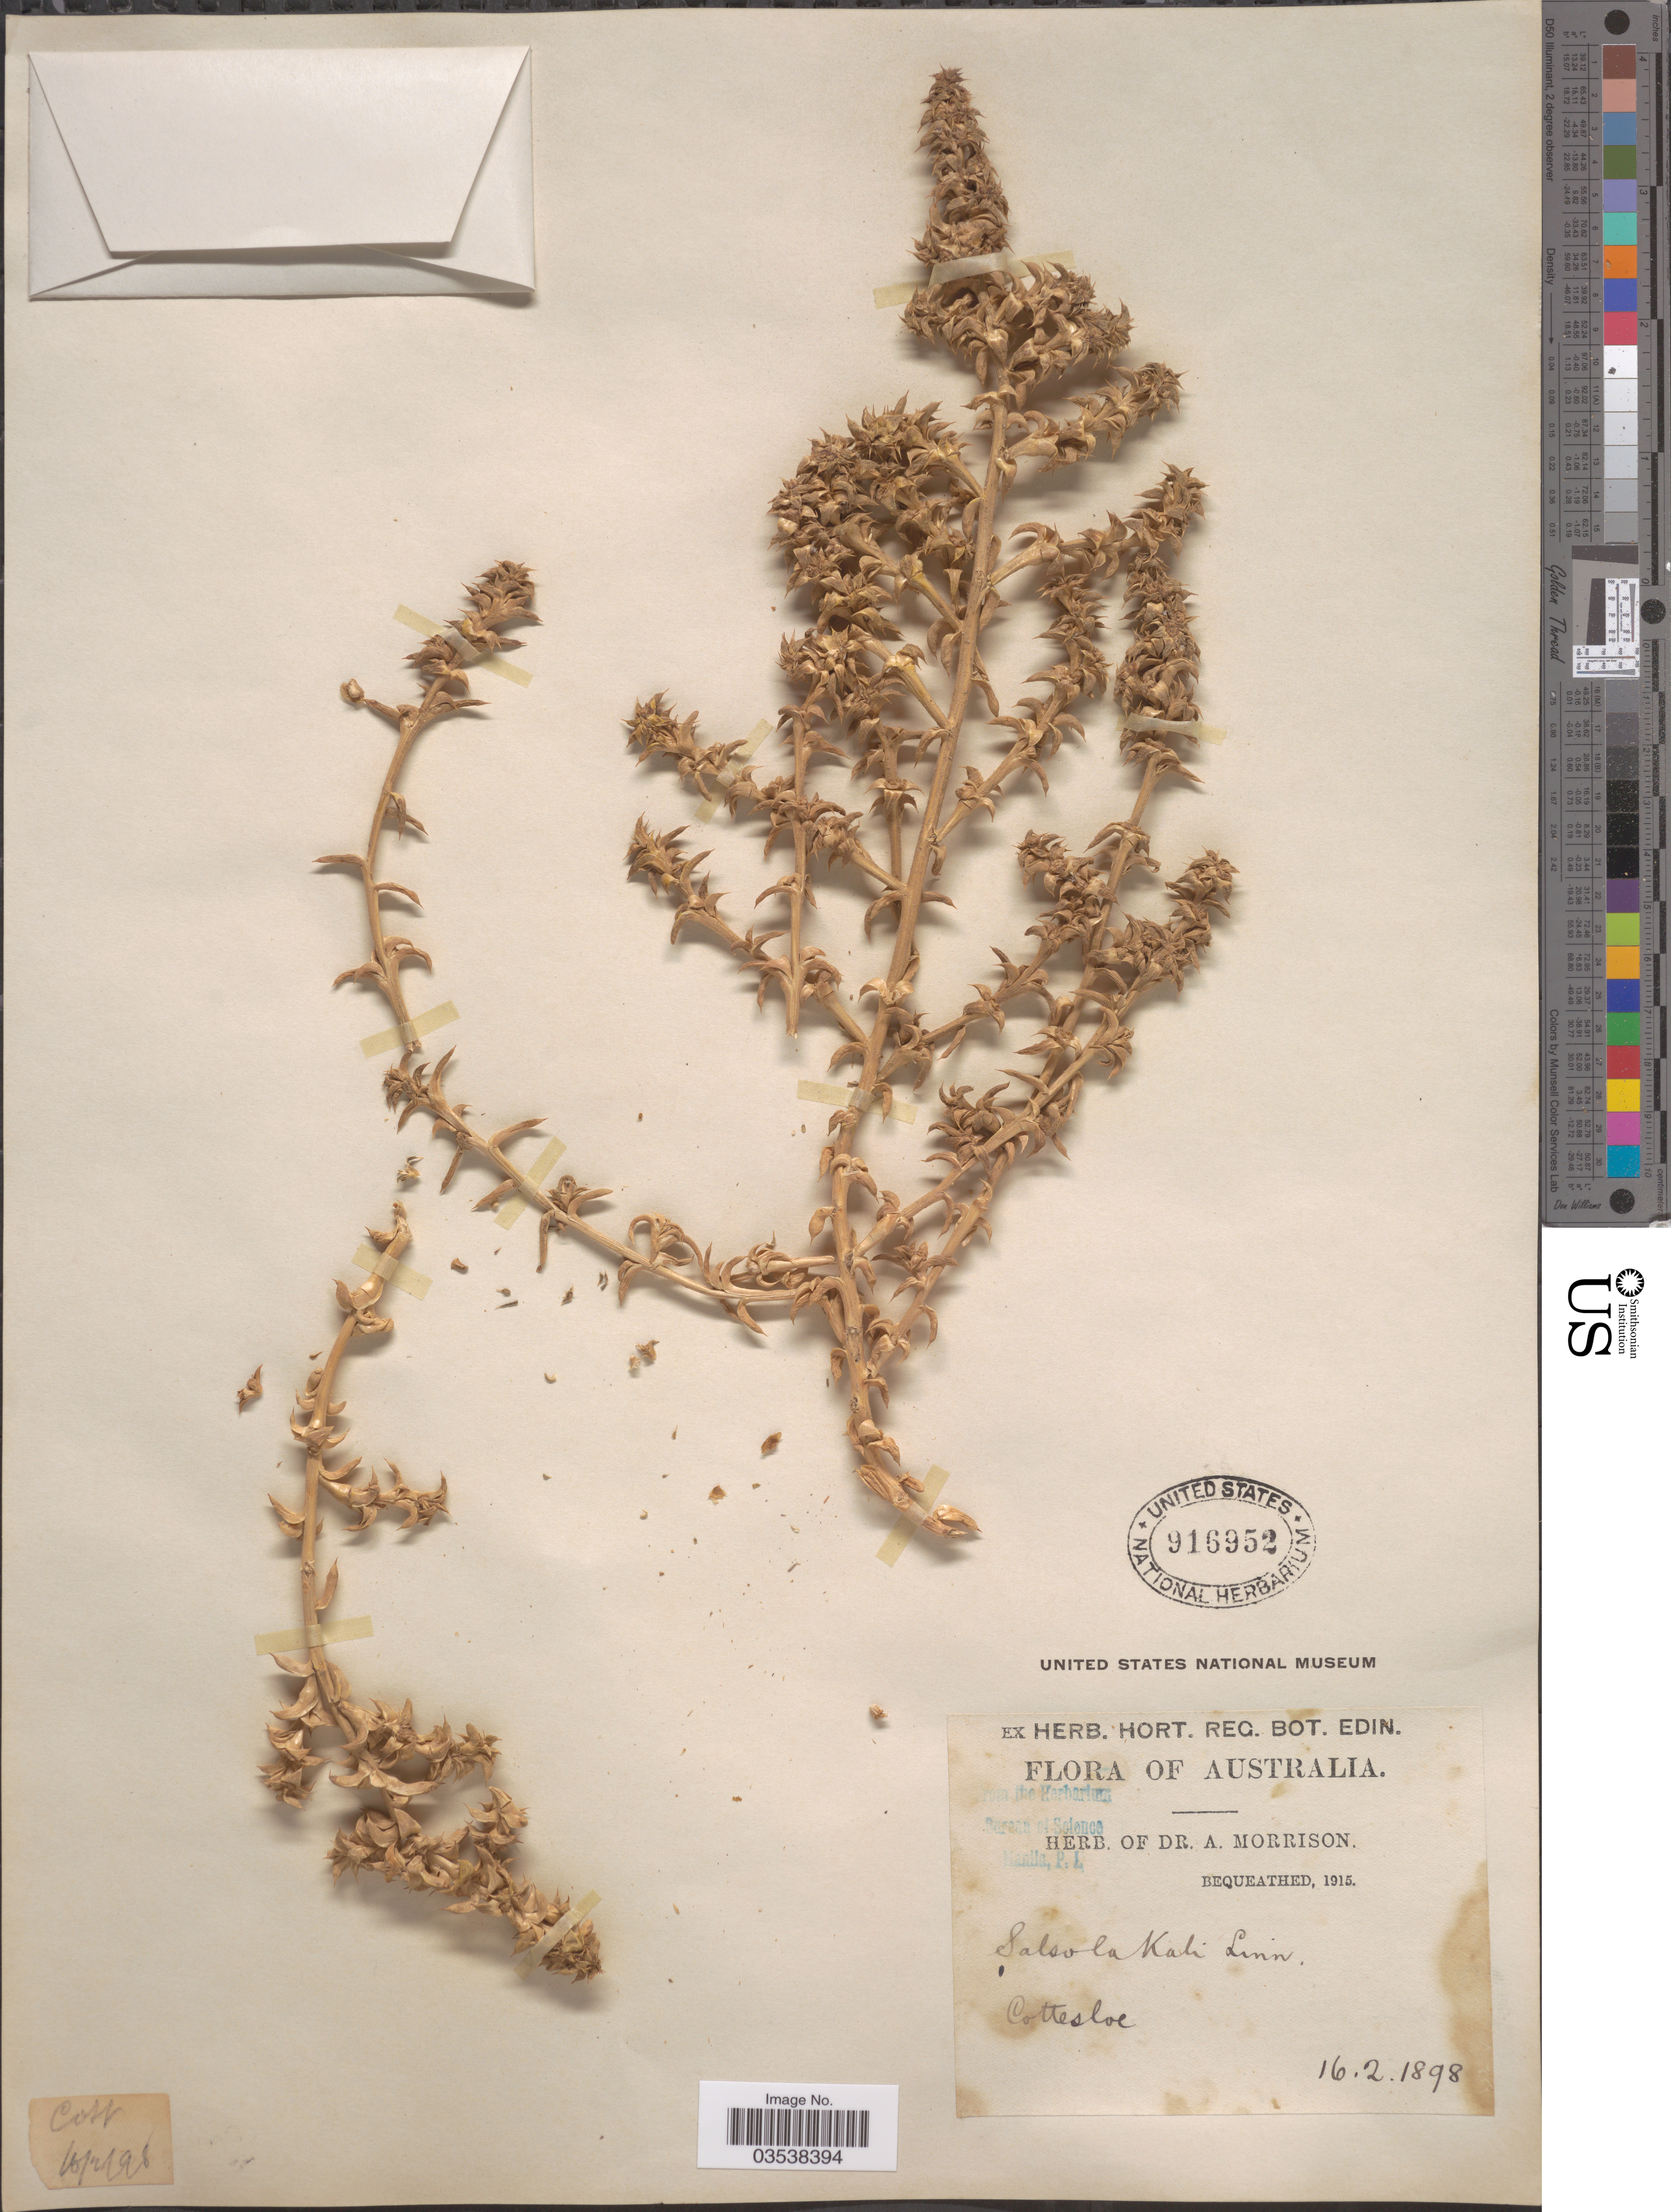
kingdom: Plantae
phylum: Tracheophyta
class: Magnoliopsida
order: Caryophyllales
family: Amaranthaceae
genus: Salsola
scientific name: Salsola kali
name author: L.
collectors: ex herb. Dr. A. Morrison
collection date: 1898-02-16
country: Australia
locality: Cottesloe.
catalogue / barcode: US 916952